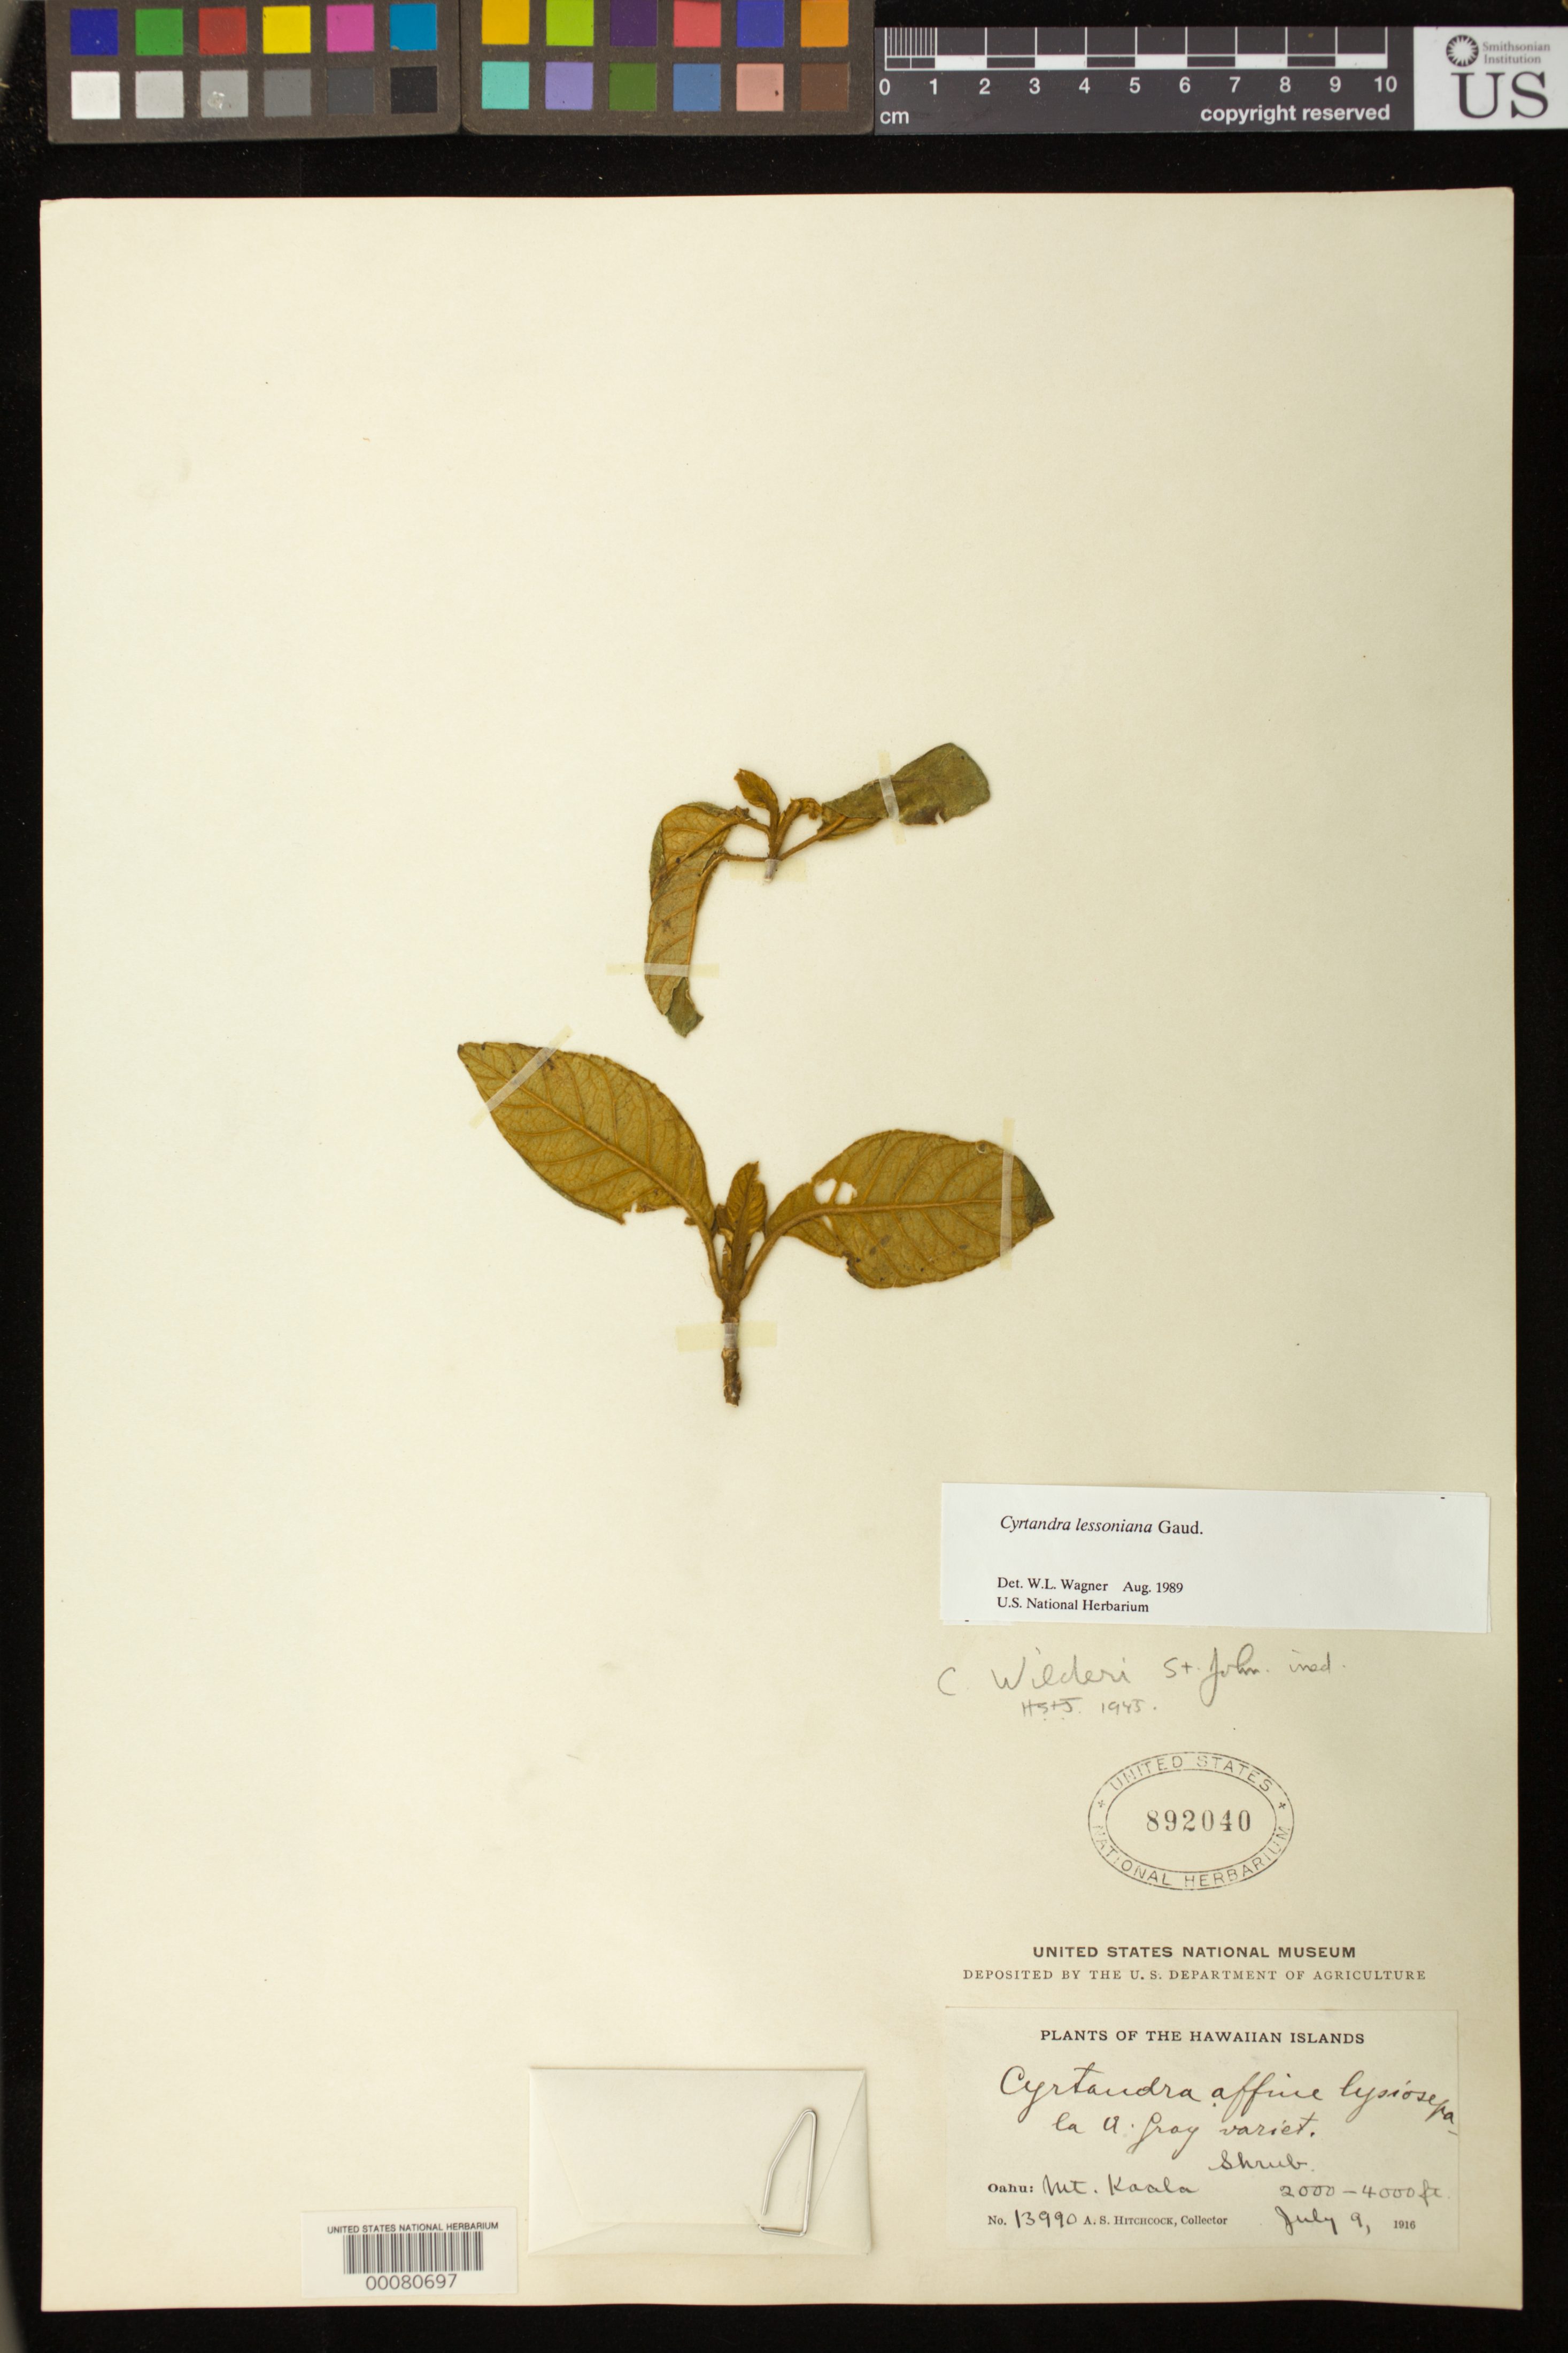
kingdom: Plantae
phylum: Tracheophyta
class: Magnoliopsida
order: Lamiales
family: Gesneriaceae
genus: Cyrtandra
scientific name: Cyrtandra lessoniana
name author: Gaudich.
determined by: St. John, H.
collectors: A. S. Hitchcock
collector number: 13990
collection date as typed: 09 Jul 1916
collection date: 1916-07-09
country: United States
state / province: Hawaii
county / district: Honolulu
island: Oahu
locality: Mt. Kaala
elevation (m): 610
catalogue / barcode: US 892040